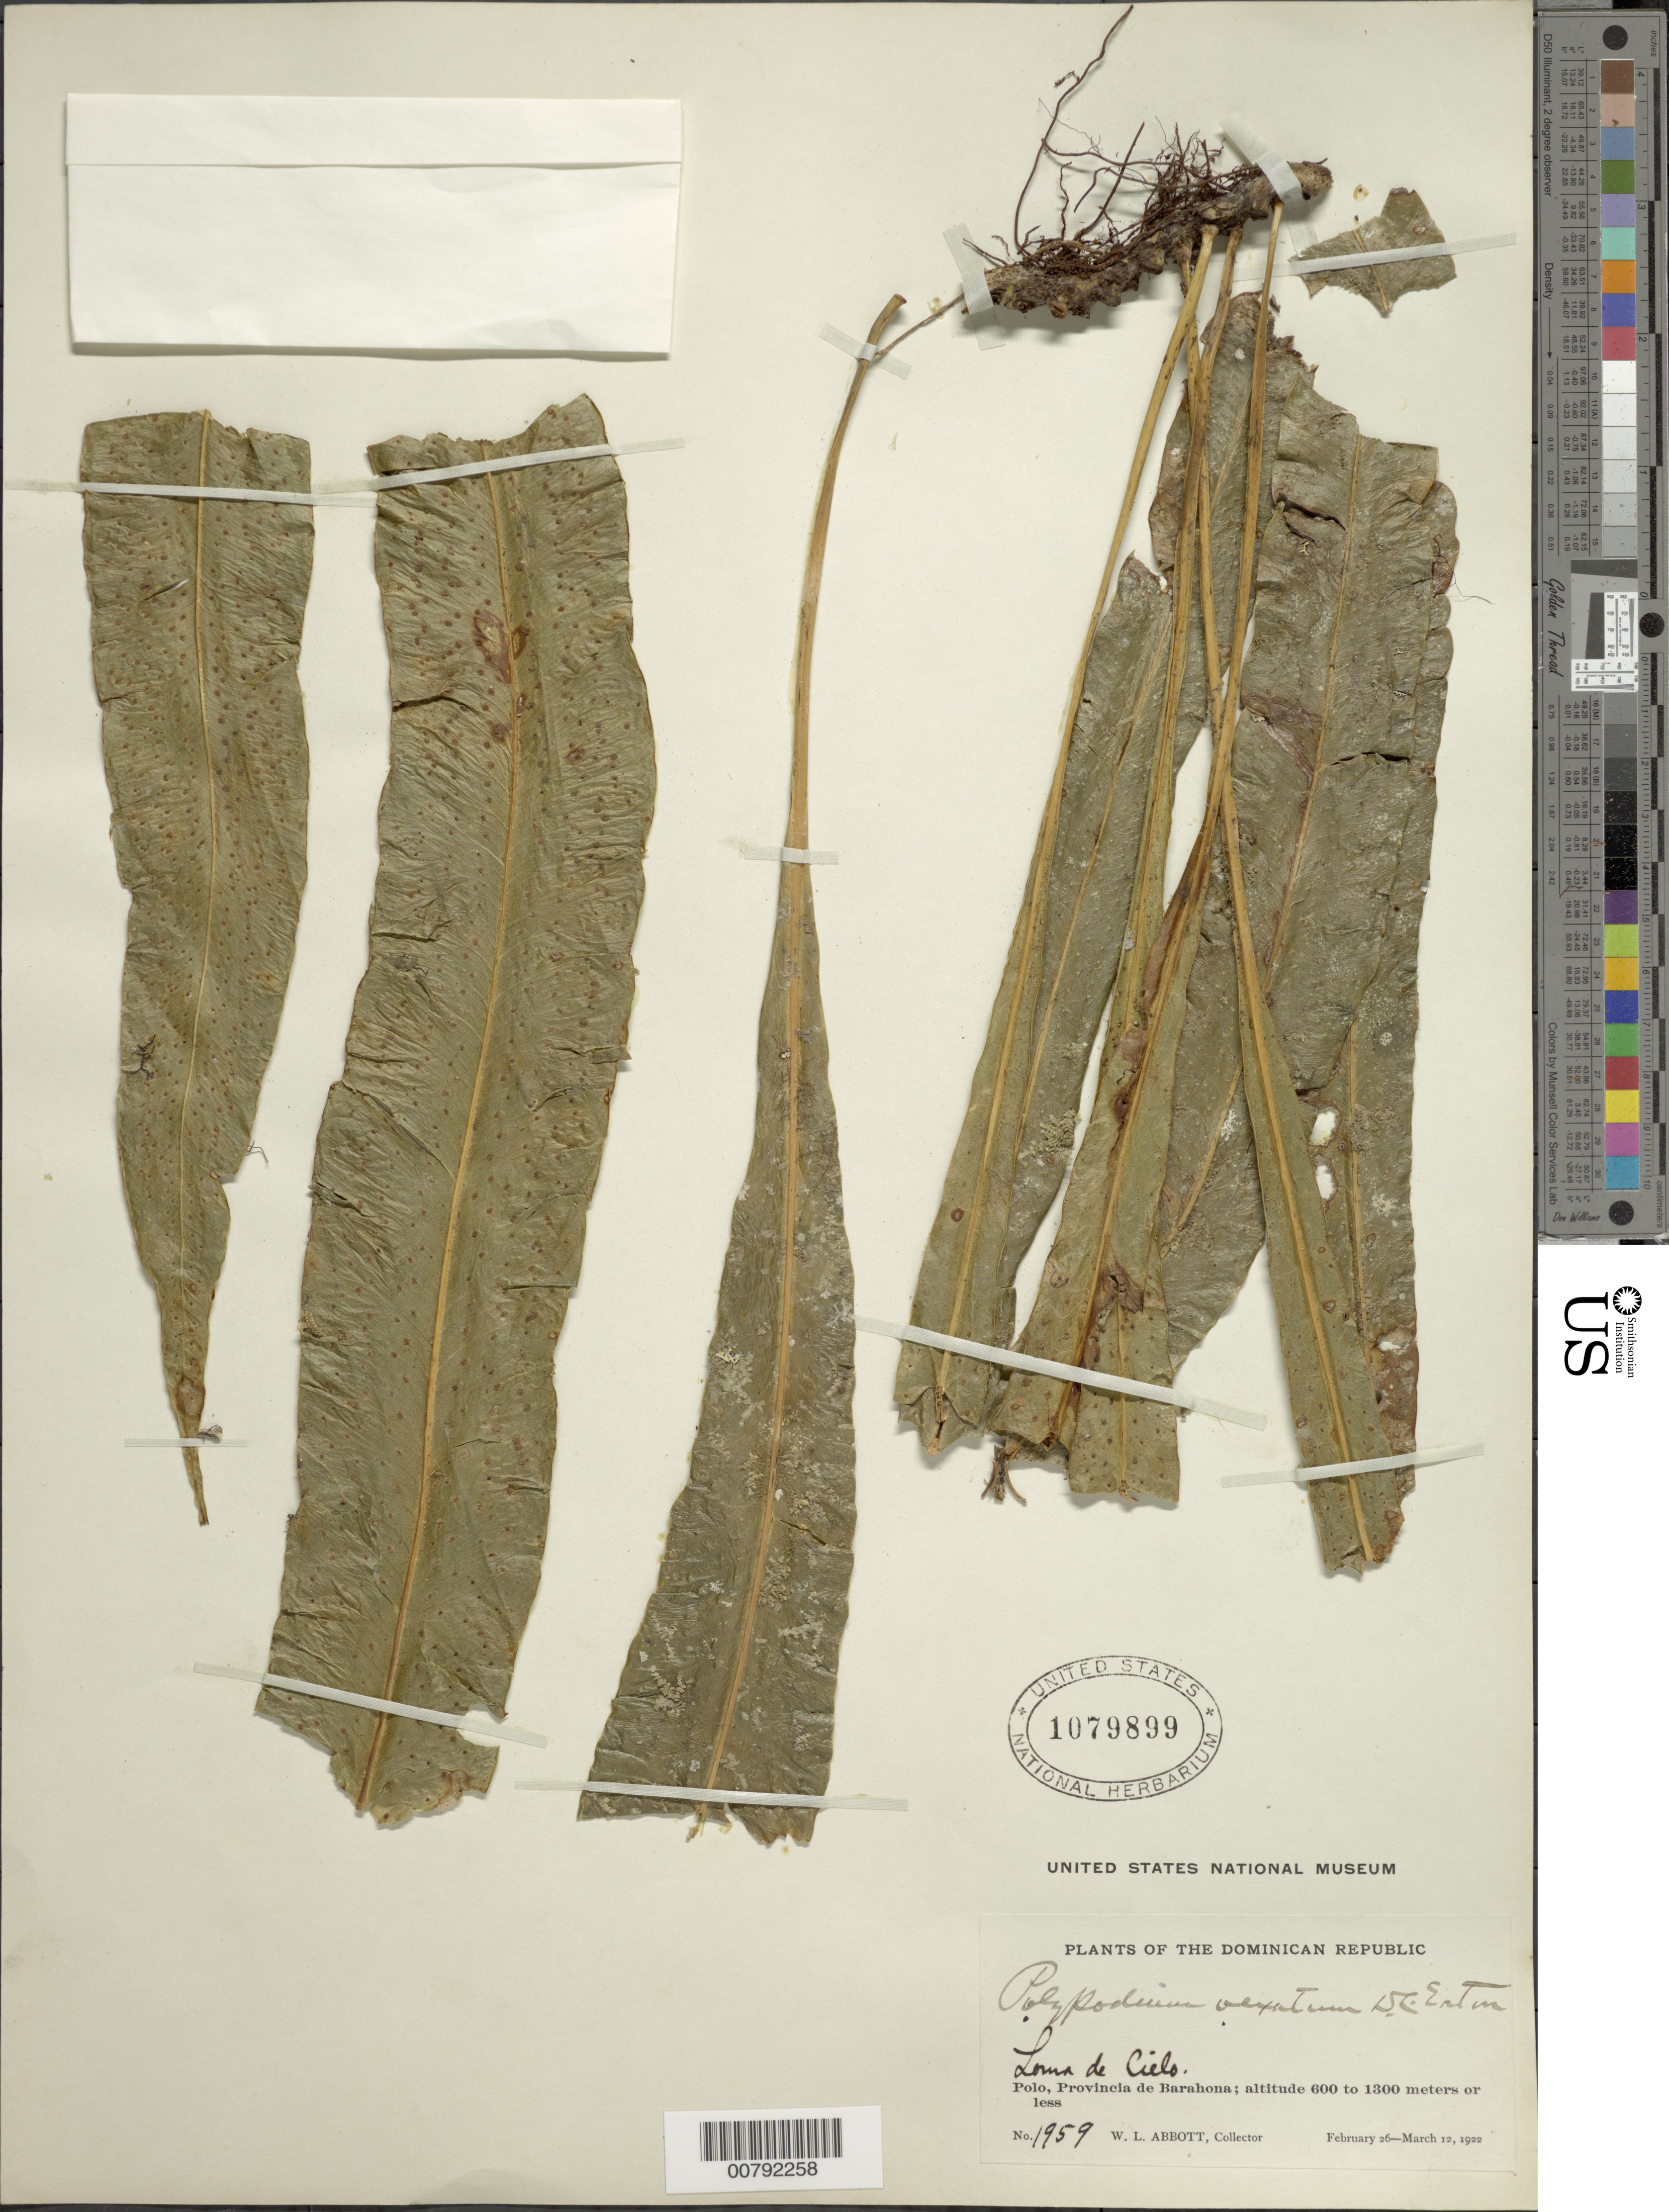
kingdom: Plantae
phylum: Tracheophyta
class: Polypodiopsida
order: Polypodiales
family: Polypodiaceae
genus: Campyloneurum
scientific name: Campyloneurum vexatum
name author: Ching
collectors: W. L. Abbott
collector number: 1959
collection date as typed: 26 Feb 1922 12 Mar 1922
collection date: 1922-02-26/1922-03-12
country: Dominican Republic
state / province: Barahona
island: Hispaniola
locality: Polo, Loma de Cielo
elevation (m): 600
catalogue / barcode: US 1079899